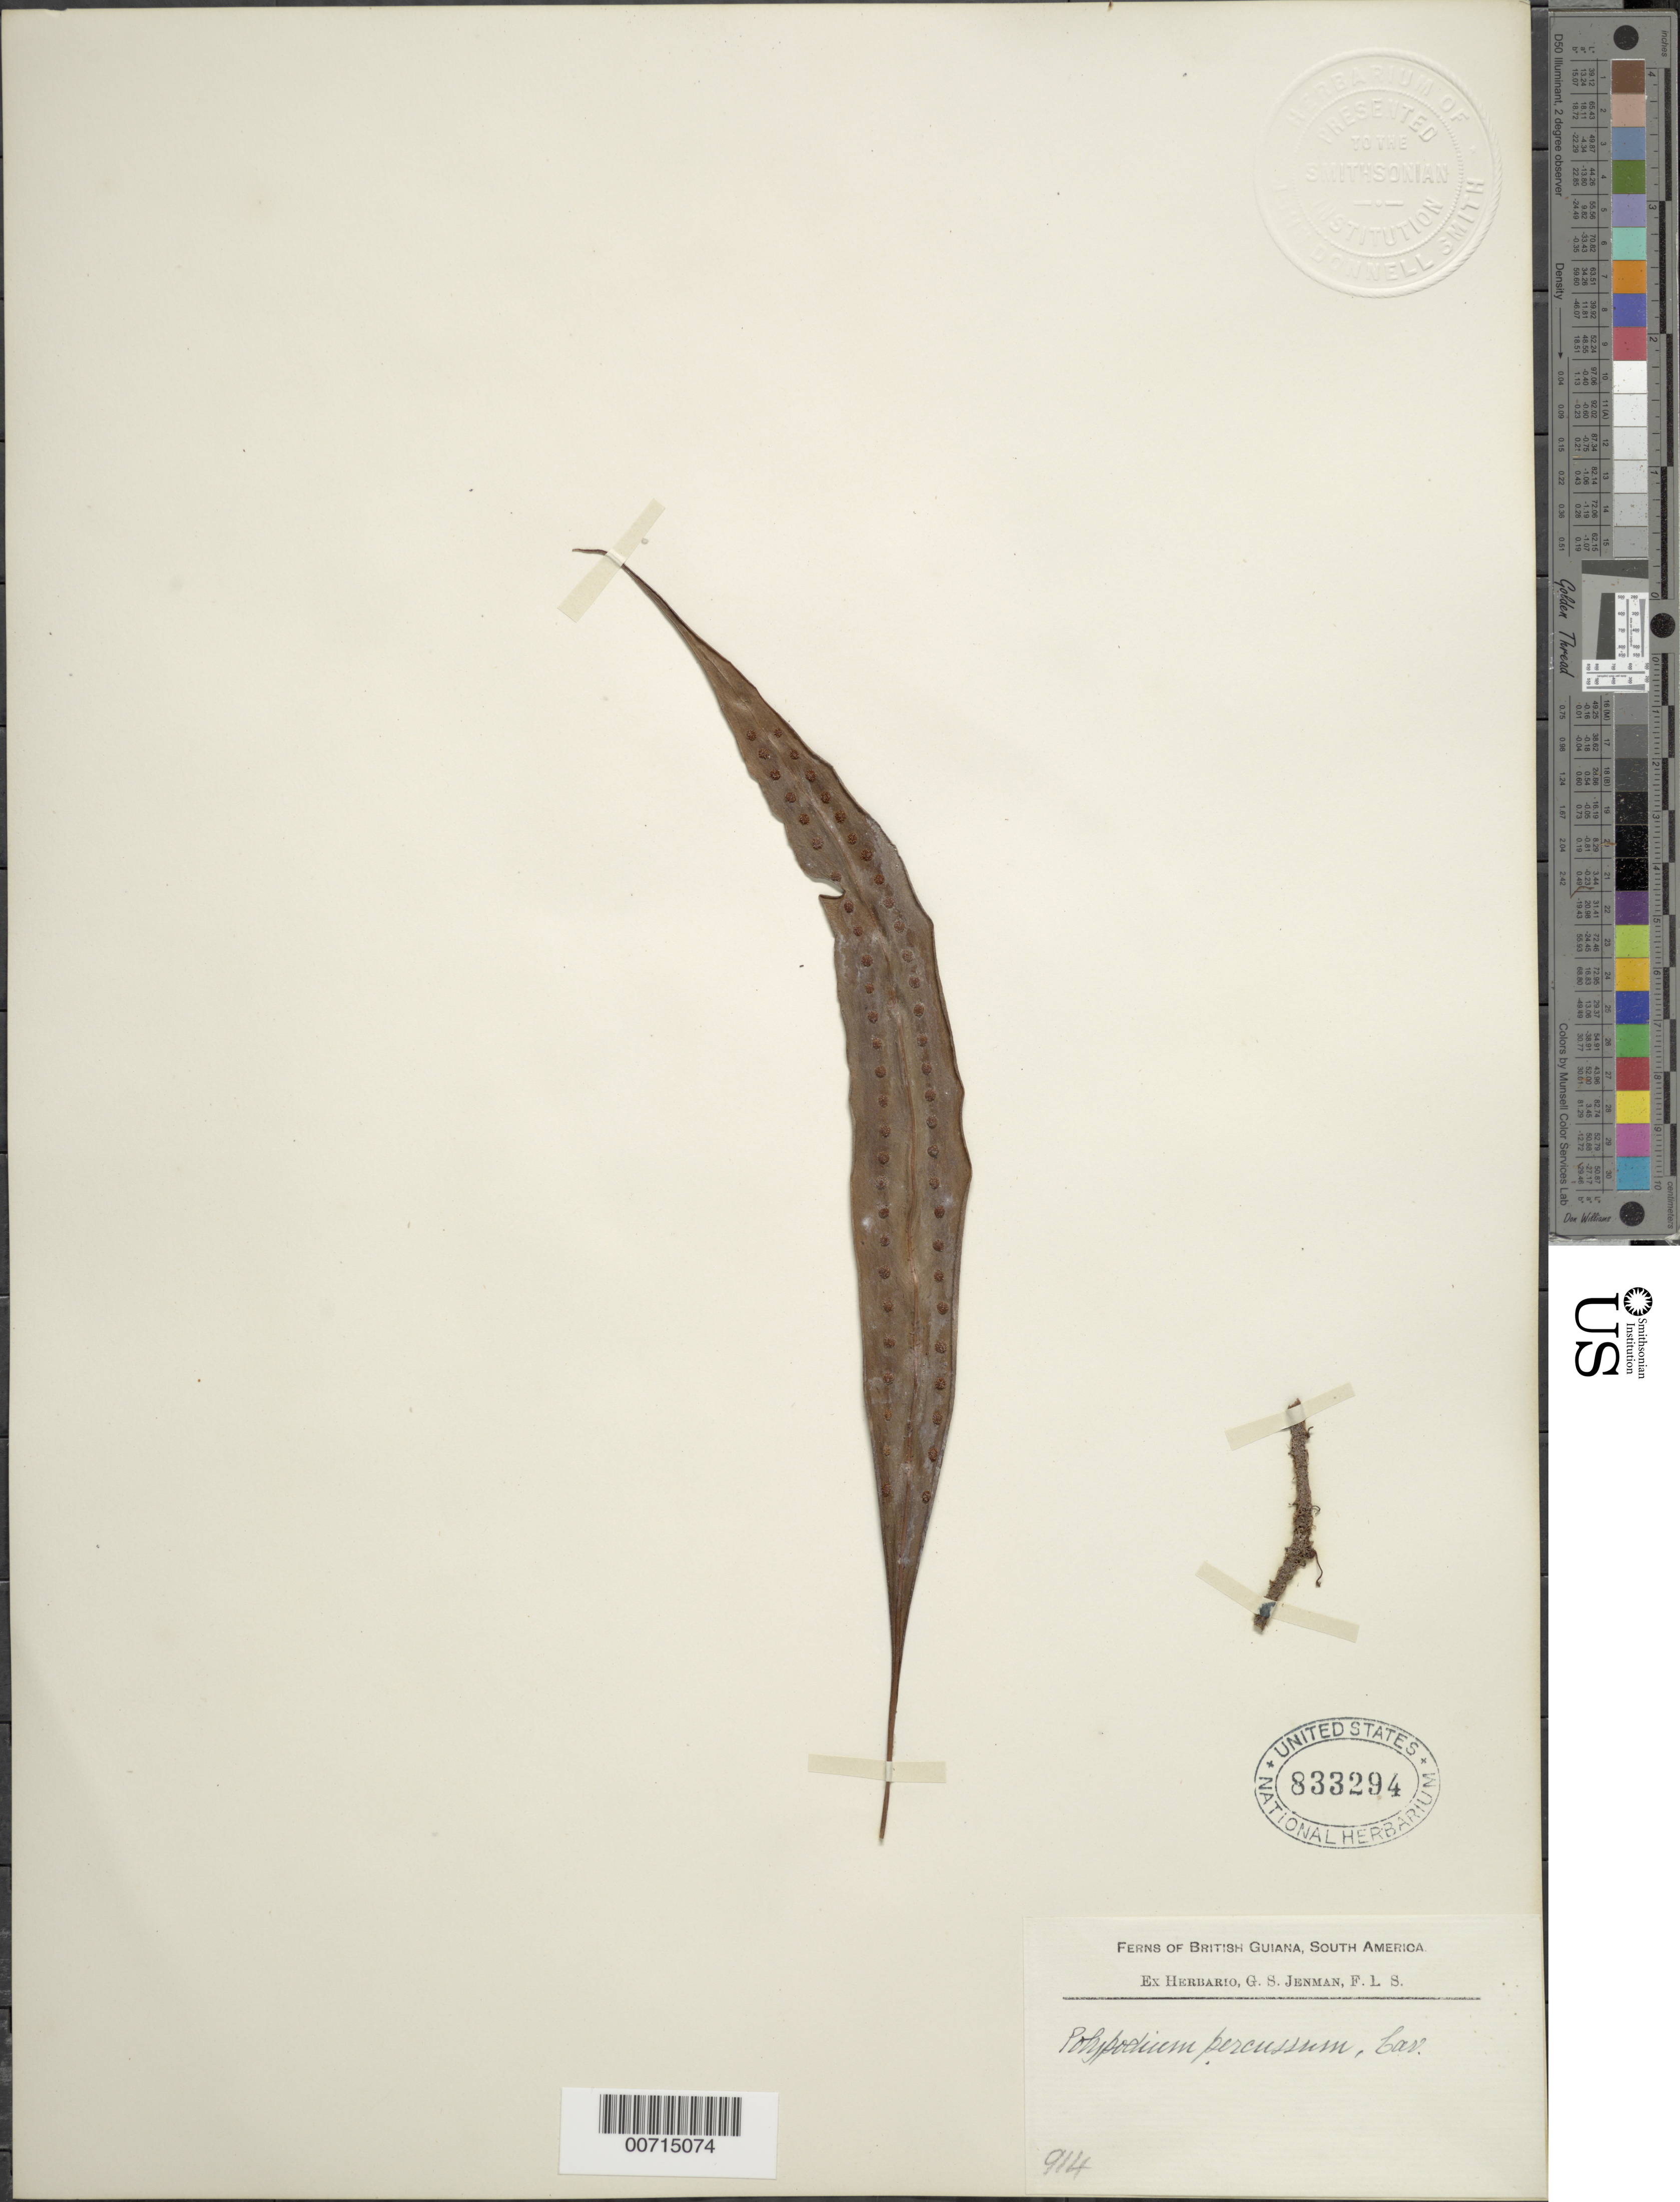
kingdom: Plantae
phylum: Tracheophyta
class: Polypodiopsida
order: Polypodiales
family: Polypodiaceae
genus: Microgramma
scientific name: Microgramma percussa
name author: (Cav.) de la Sota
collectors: G. S. Jenman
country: Guyana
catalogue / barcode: US 833294